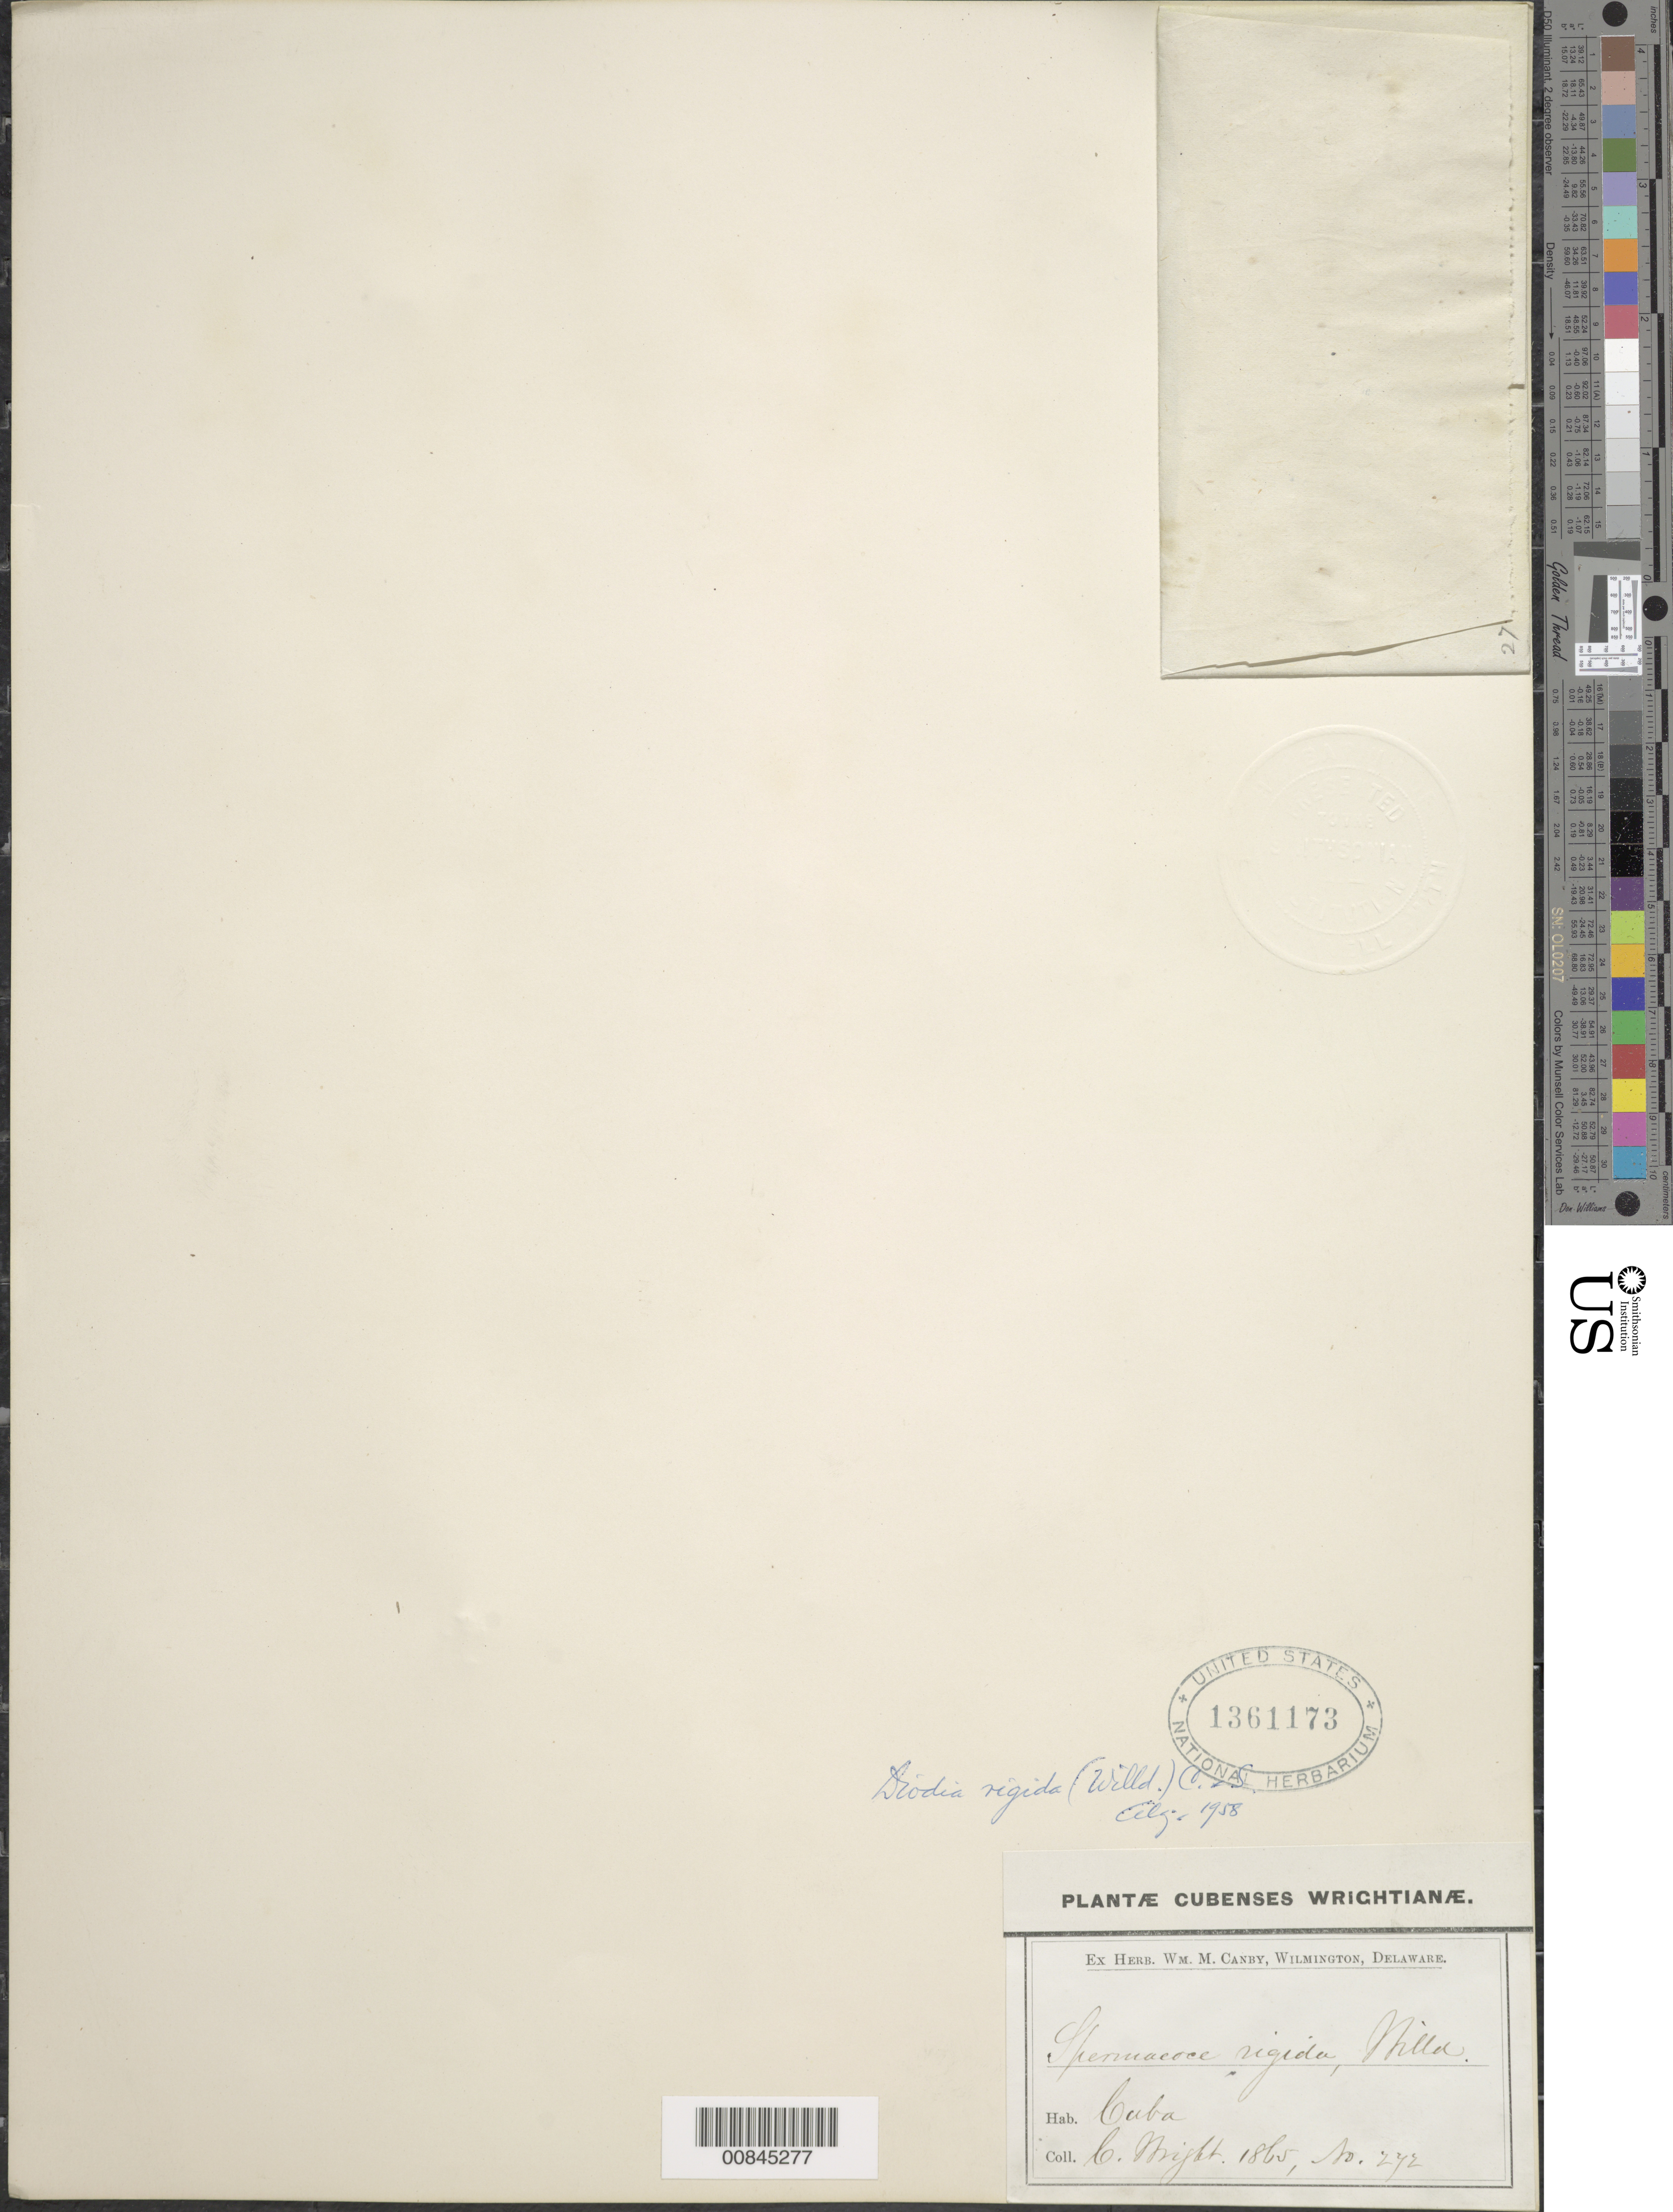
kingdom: Plantae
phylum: Tracheophyta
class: Magnoliopsida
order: Gentianales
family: Rubiaceae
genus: Diodella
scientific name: Diodella apiculata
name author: (Willd. ex Roem. & Schult.) Bacigalupo & E.L. Cabral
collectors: C. Wright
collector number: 272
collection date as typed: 1865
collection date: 1865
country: Cuba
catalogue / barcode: US 1361173